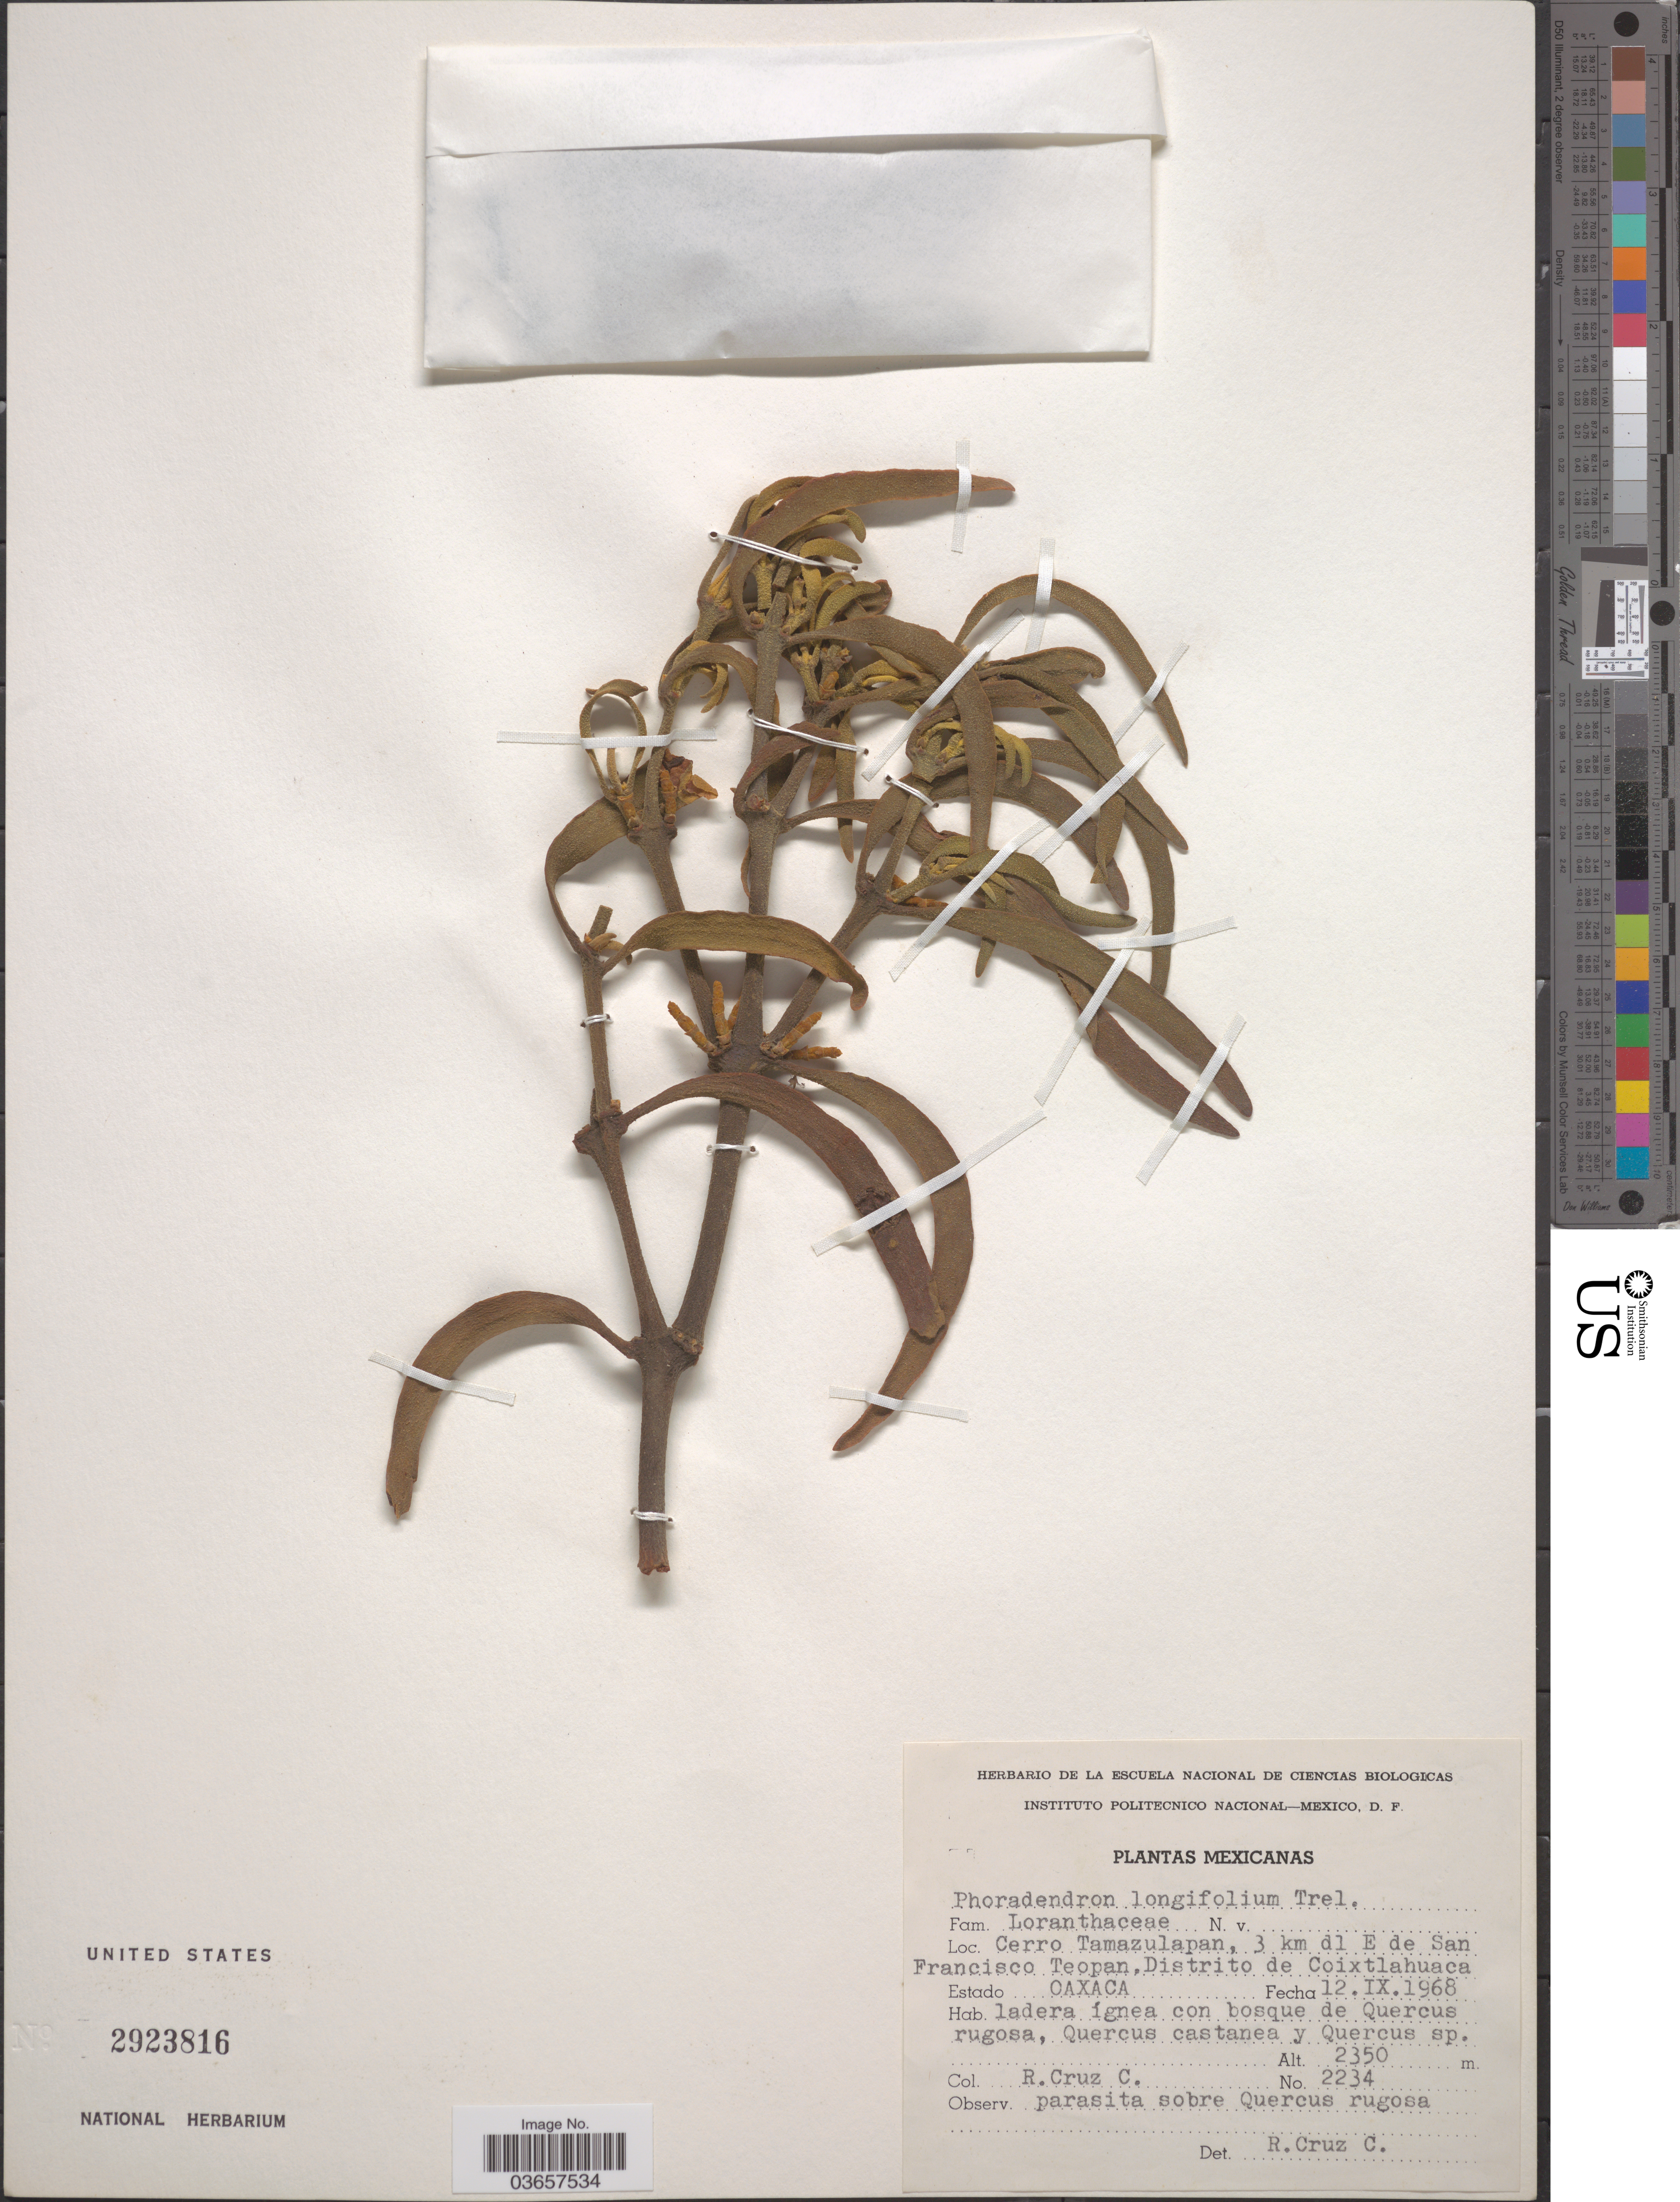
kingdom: Plantae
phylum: Tracheophyta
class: Magnoliopsida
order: Santalales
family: Viscaceae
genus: Phoradendron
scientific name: Phoradendron longifolium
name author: Eichler ex Trel.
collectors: R. Cruz-C.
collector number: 2234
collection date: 1968-09-12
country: Mexico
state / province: Oaxaca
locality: Cerro Tamazulapan, 3 km dl E de San Francisco Teopan, Distrito de Coixtlahuaca.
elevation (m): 2350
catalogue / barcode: US 2923816